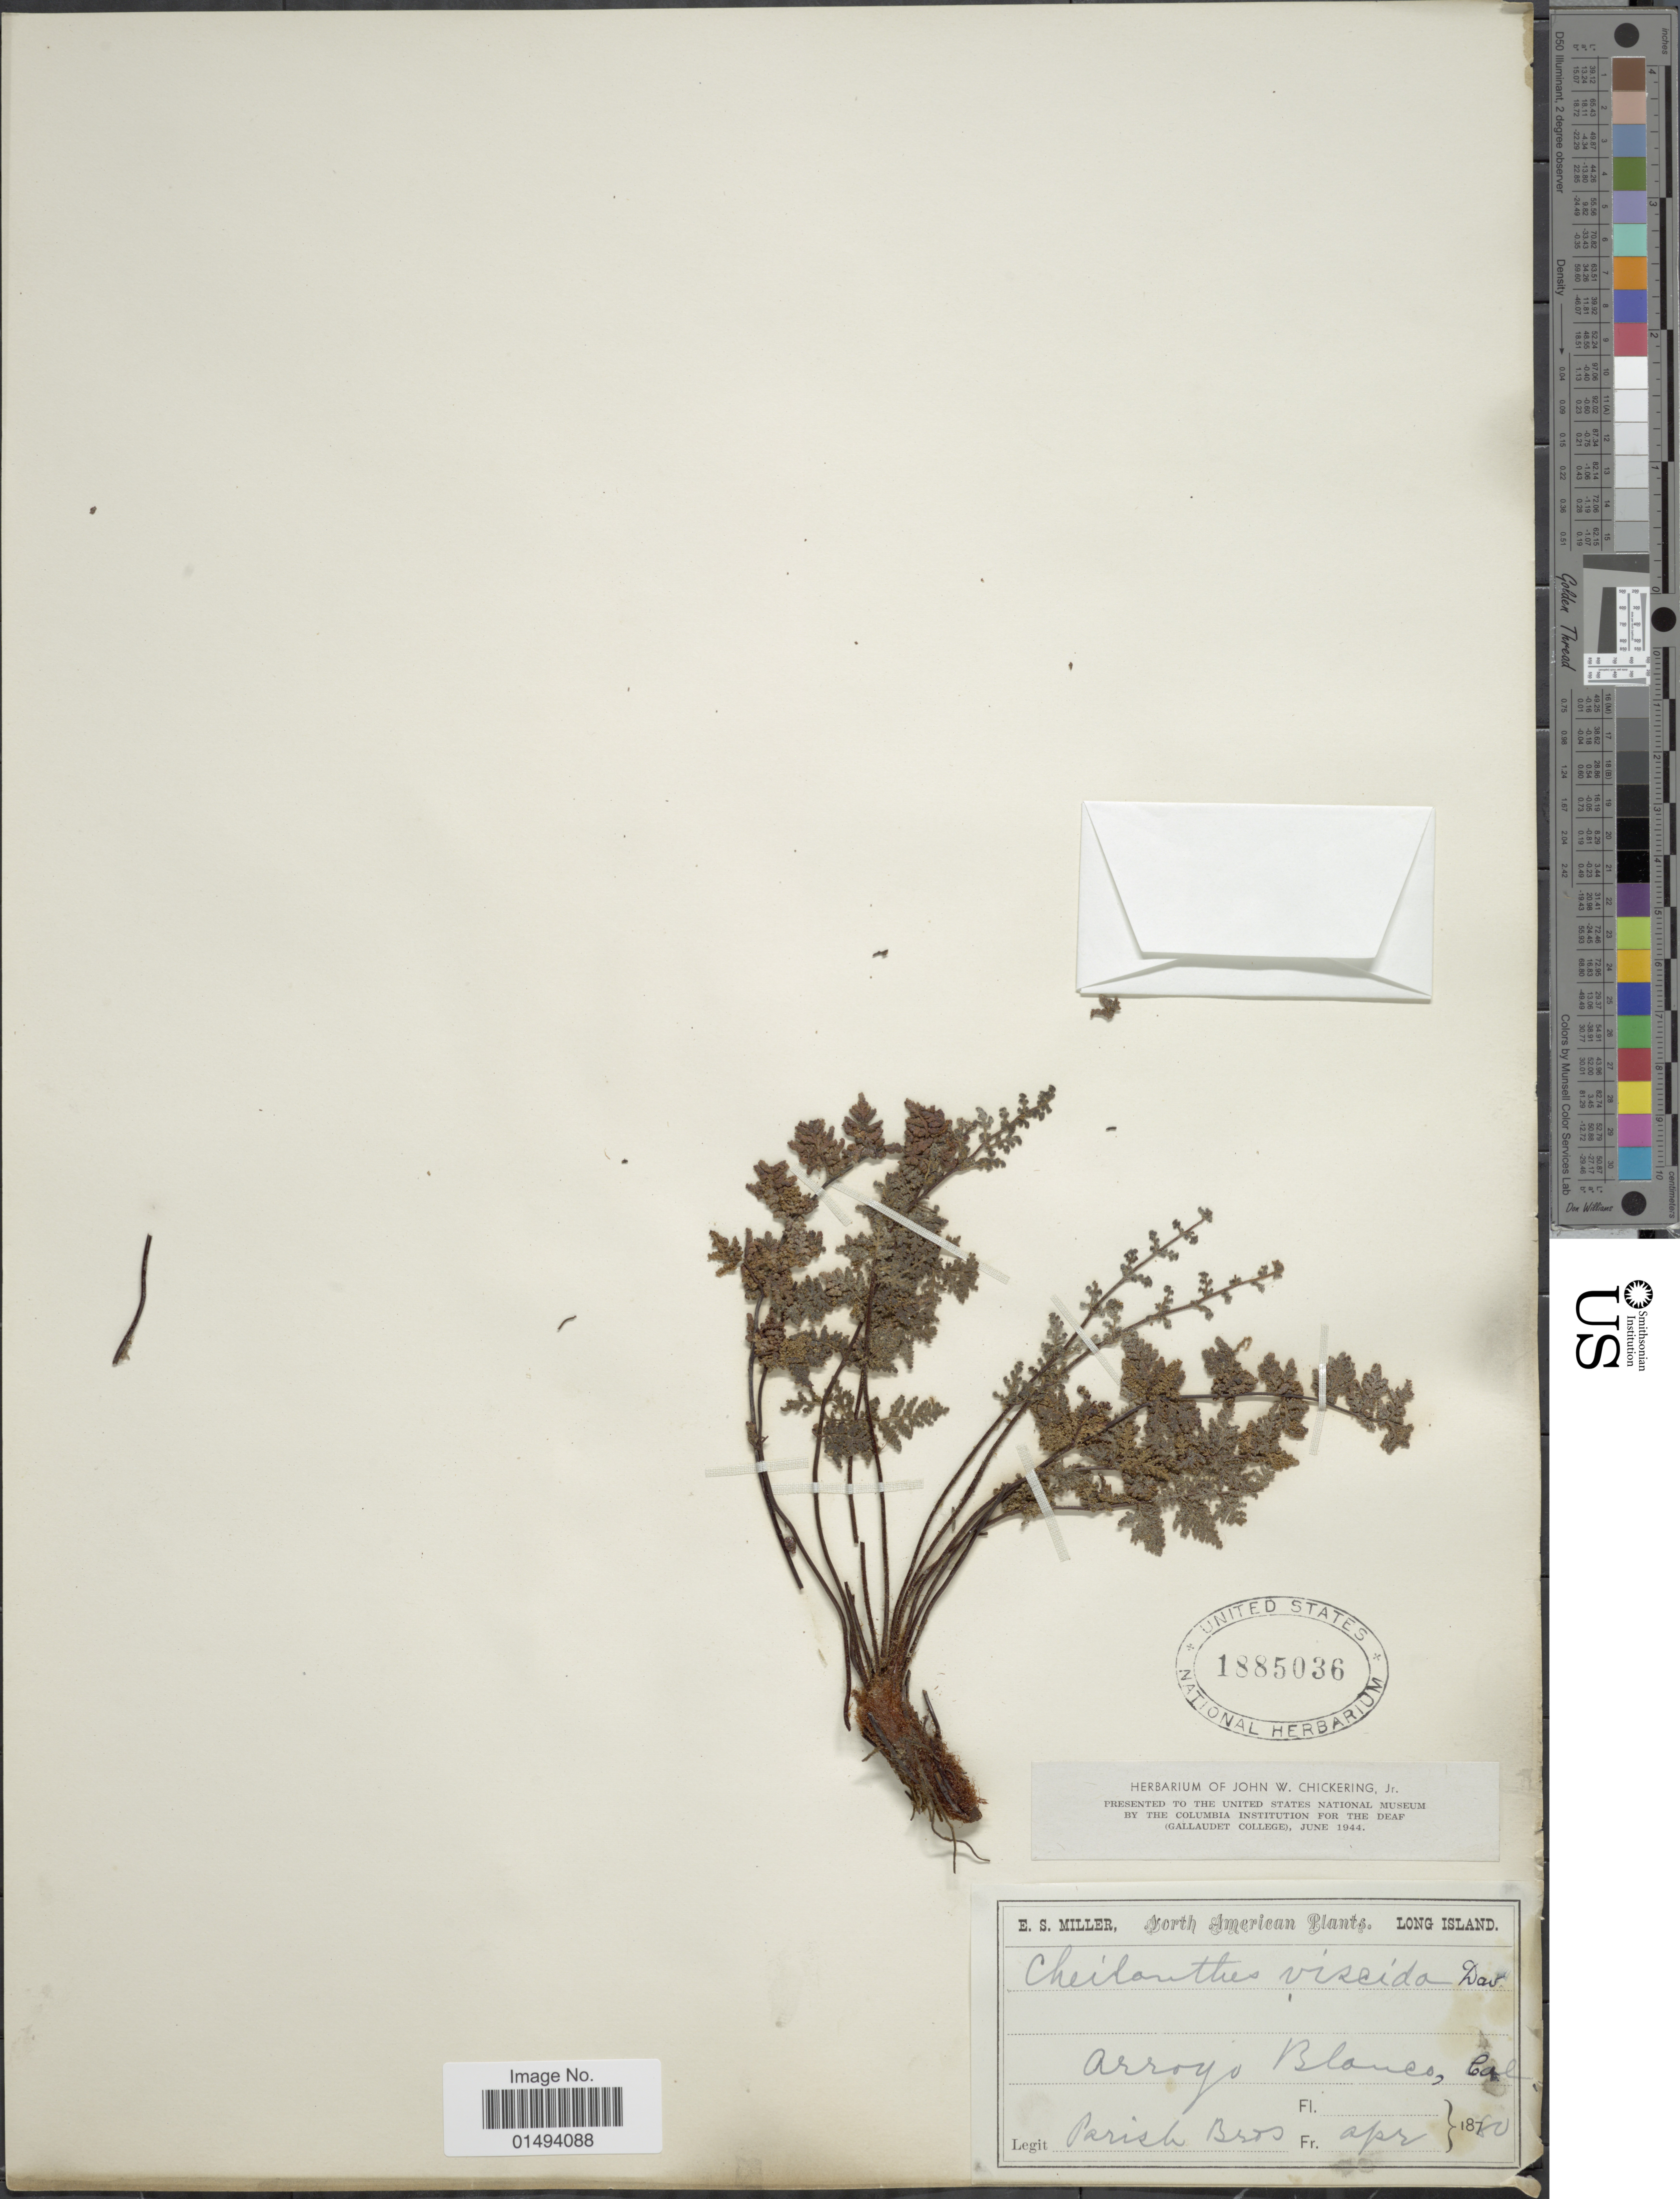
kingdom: Plantae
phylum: Tracheophyta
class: Polypodiopsida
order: Polypodiales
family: Pteridaceae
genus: Myriopteris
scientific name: Myriopteris viscida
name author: (Davenp.) Grusz & Windham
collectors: E. S. Miller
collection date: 1880-04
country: United States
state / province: California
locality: Arroyo Blanco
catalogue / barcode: US 1885036